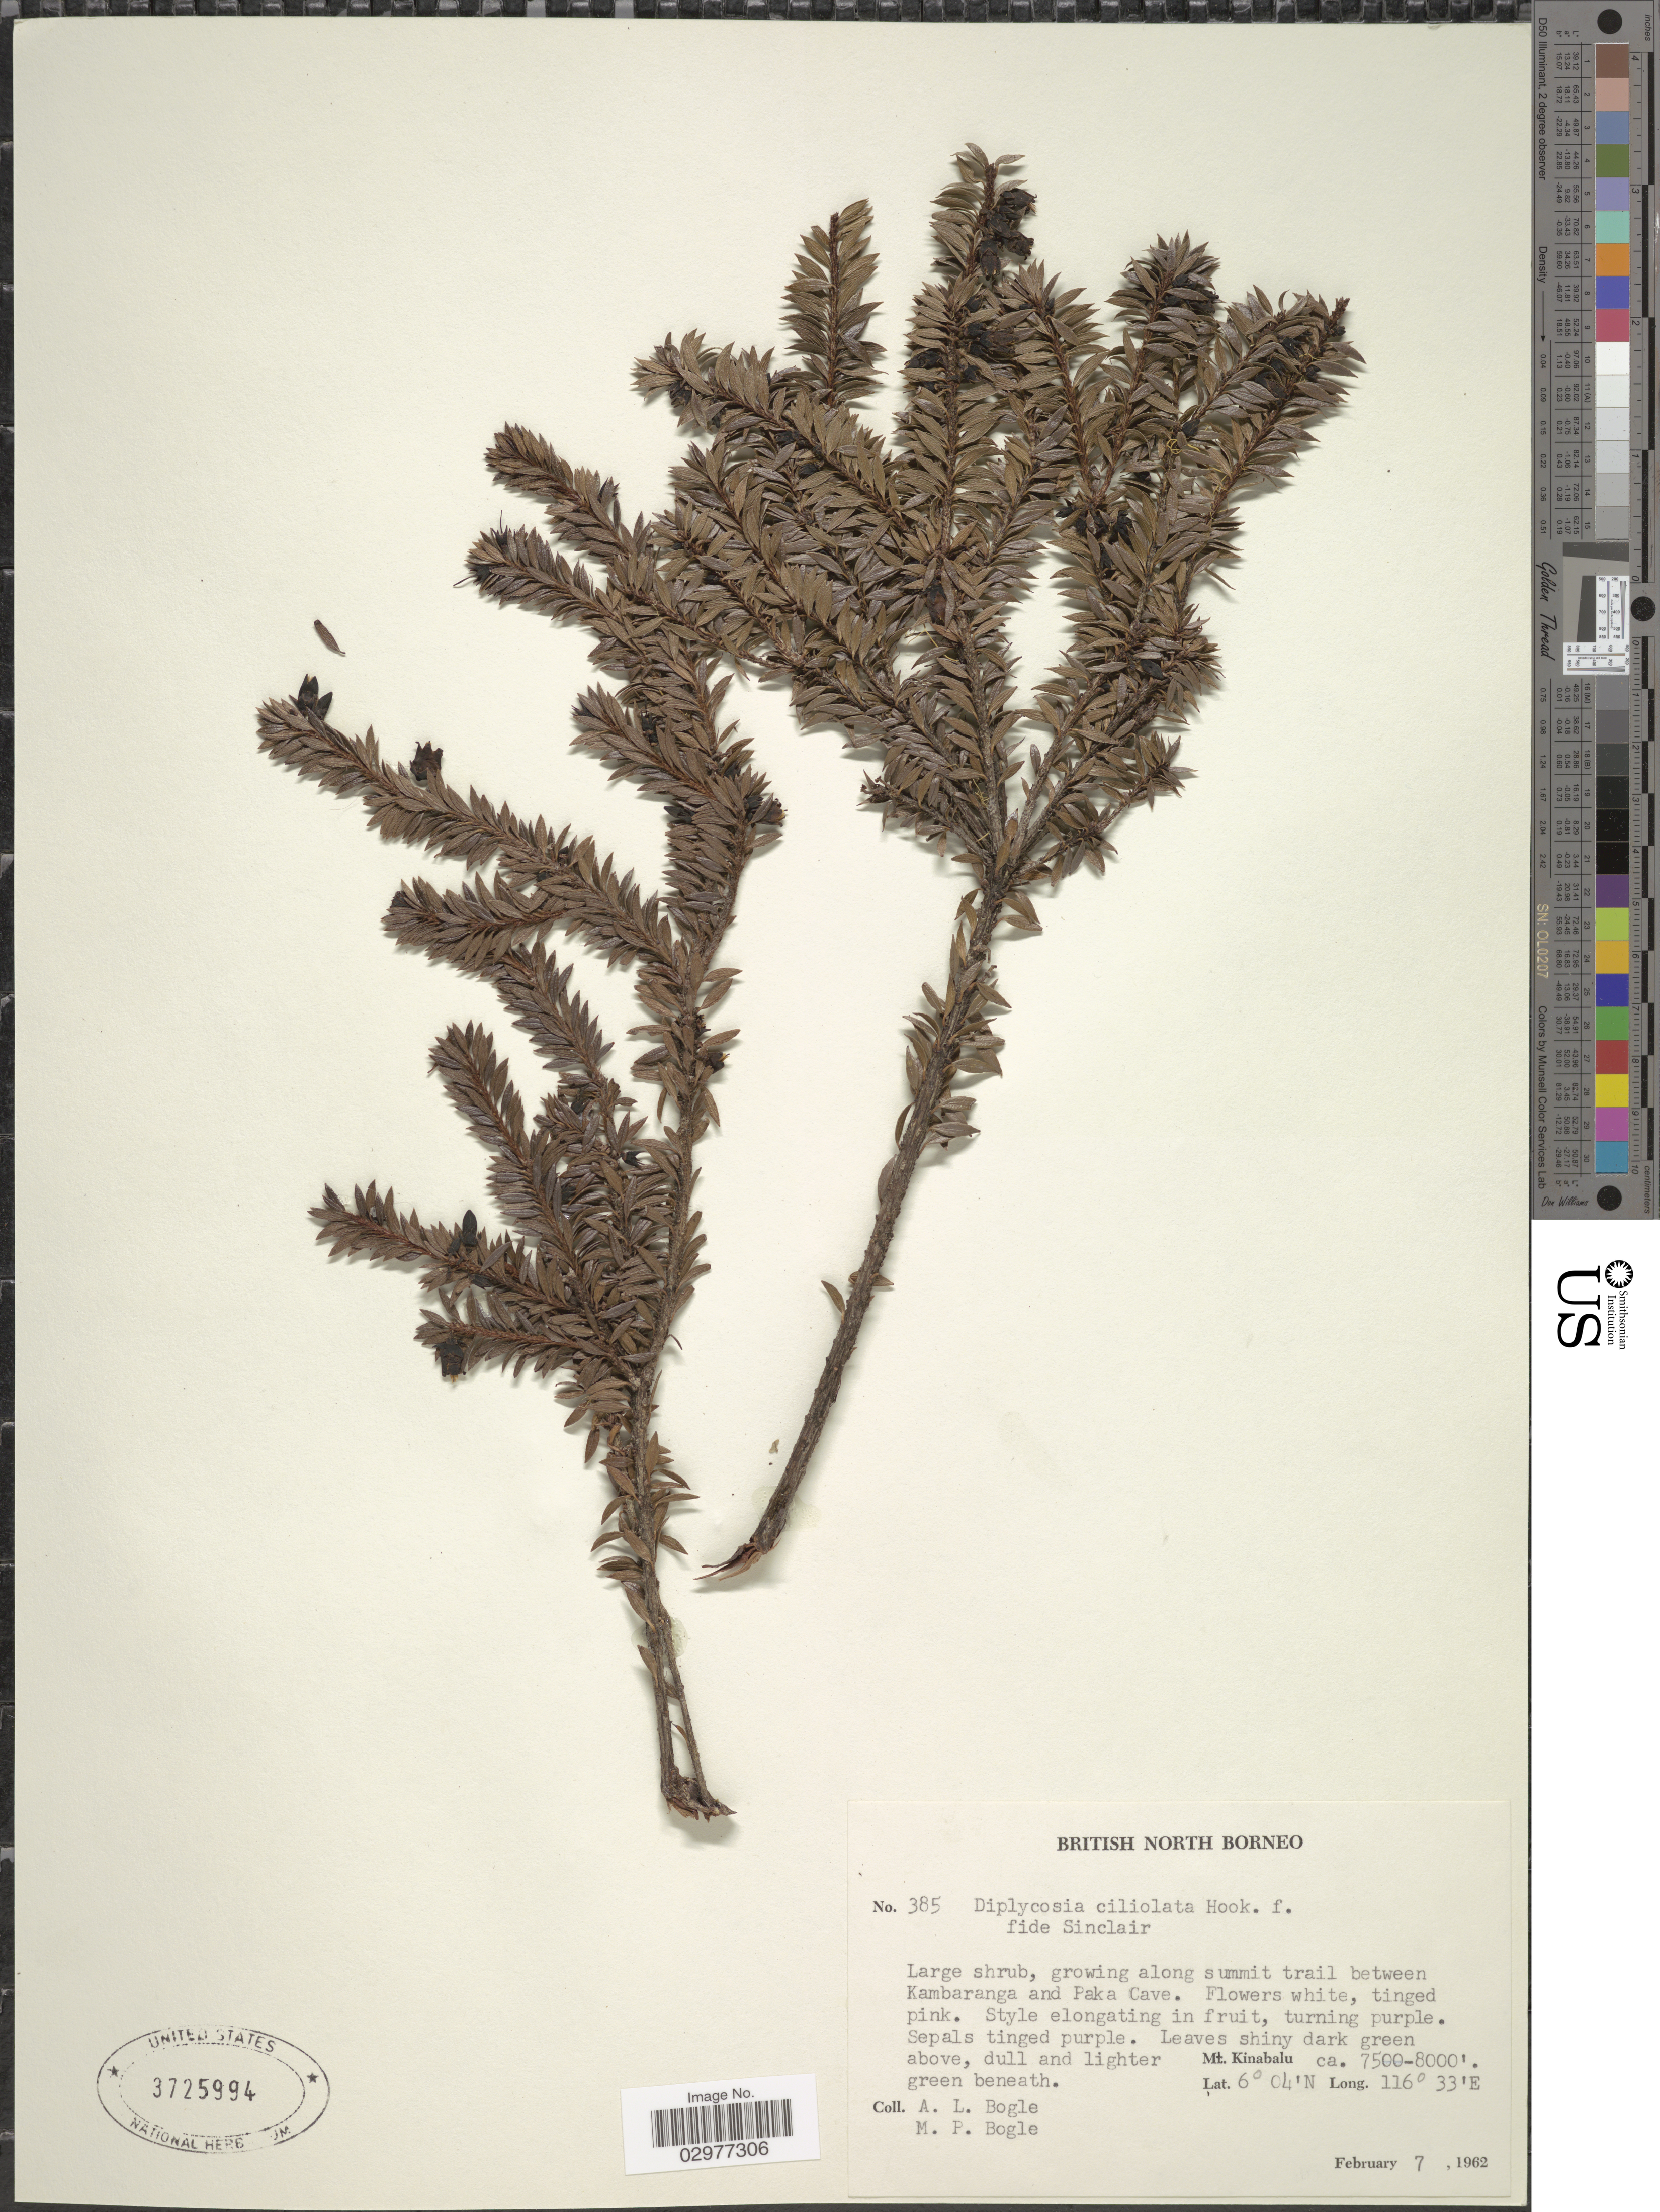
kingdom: Plantae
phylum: Tracheophyta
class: Magnoliopsida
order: Ericales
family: Ericaceae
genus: Diplycosia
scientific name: Diplycosia ciliolata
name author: Hook. f.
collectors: Bogle, A.L. & M. Bogle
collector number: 385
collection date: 1962-02-07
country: Malaysia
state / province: Sabah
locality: British North Borneo, growing along summit trail between Kambaranga and Paka Cave. Mt. Kinabalu.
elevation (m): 2286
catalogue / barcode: US 3725994